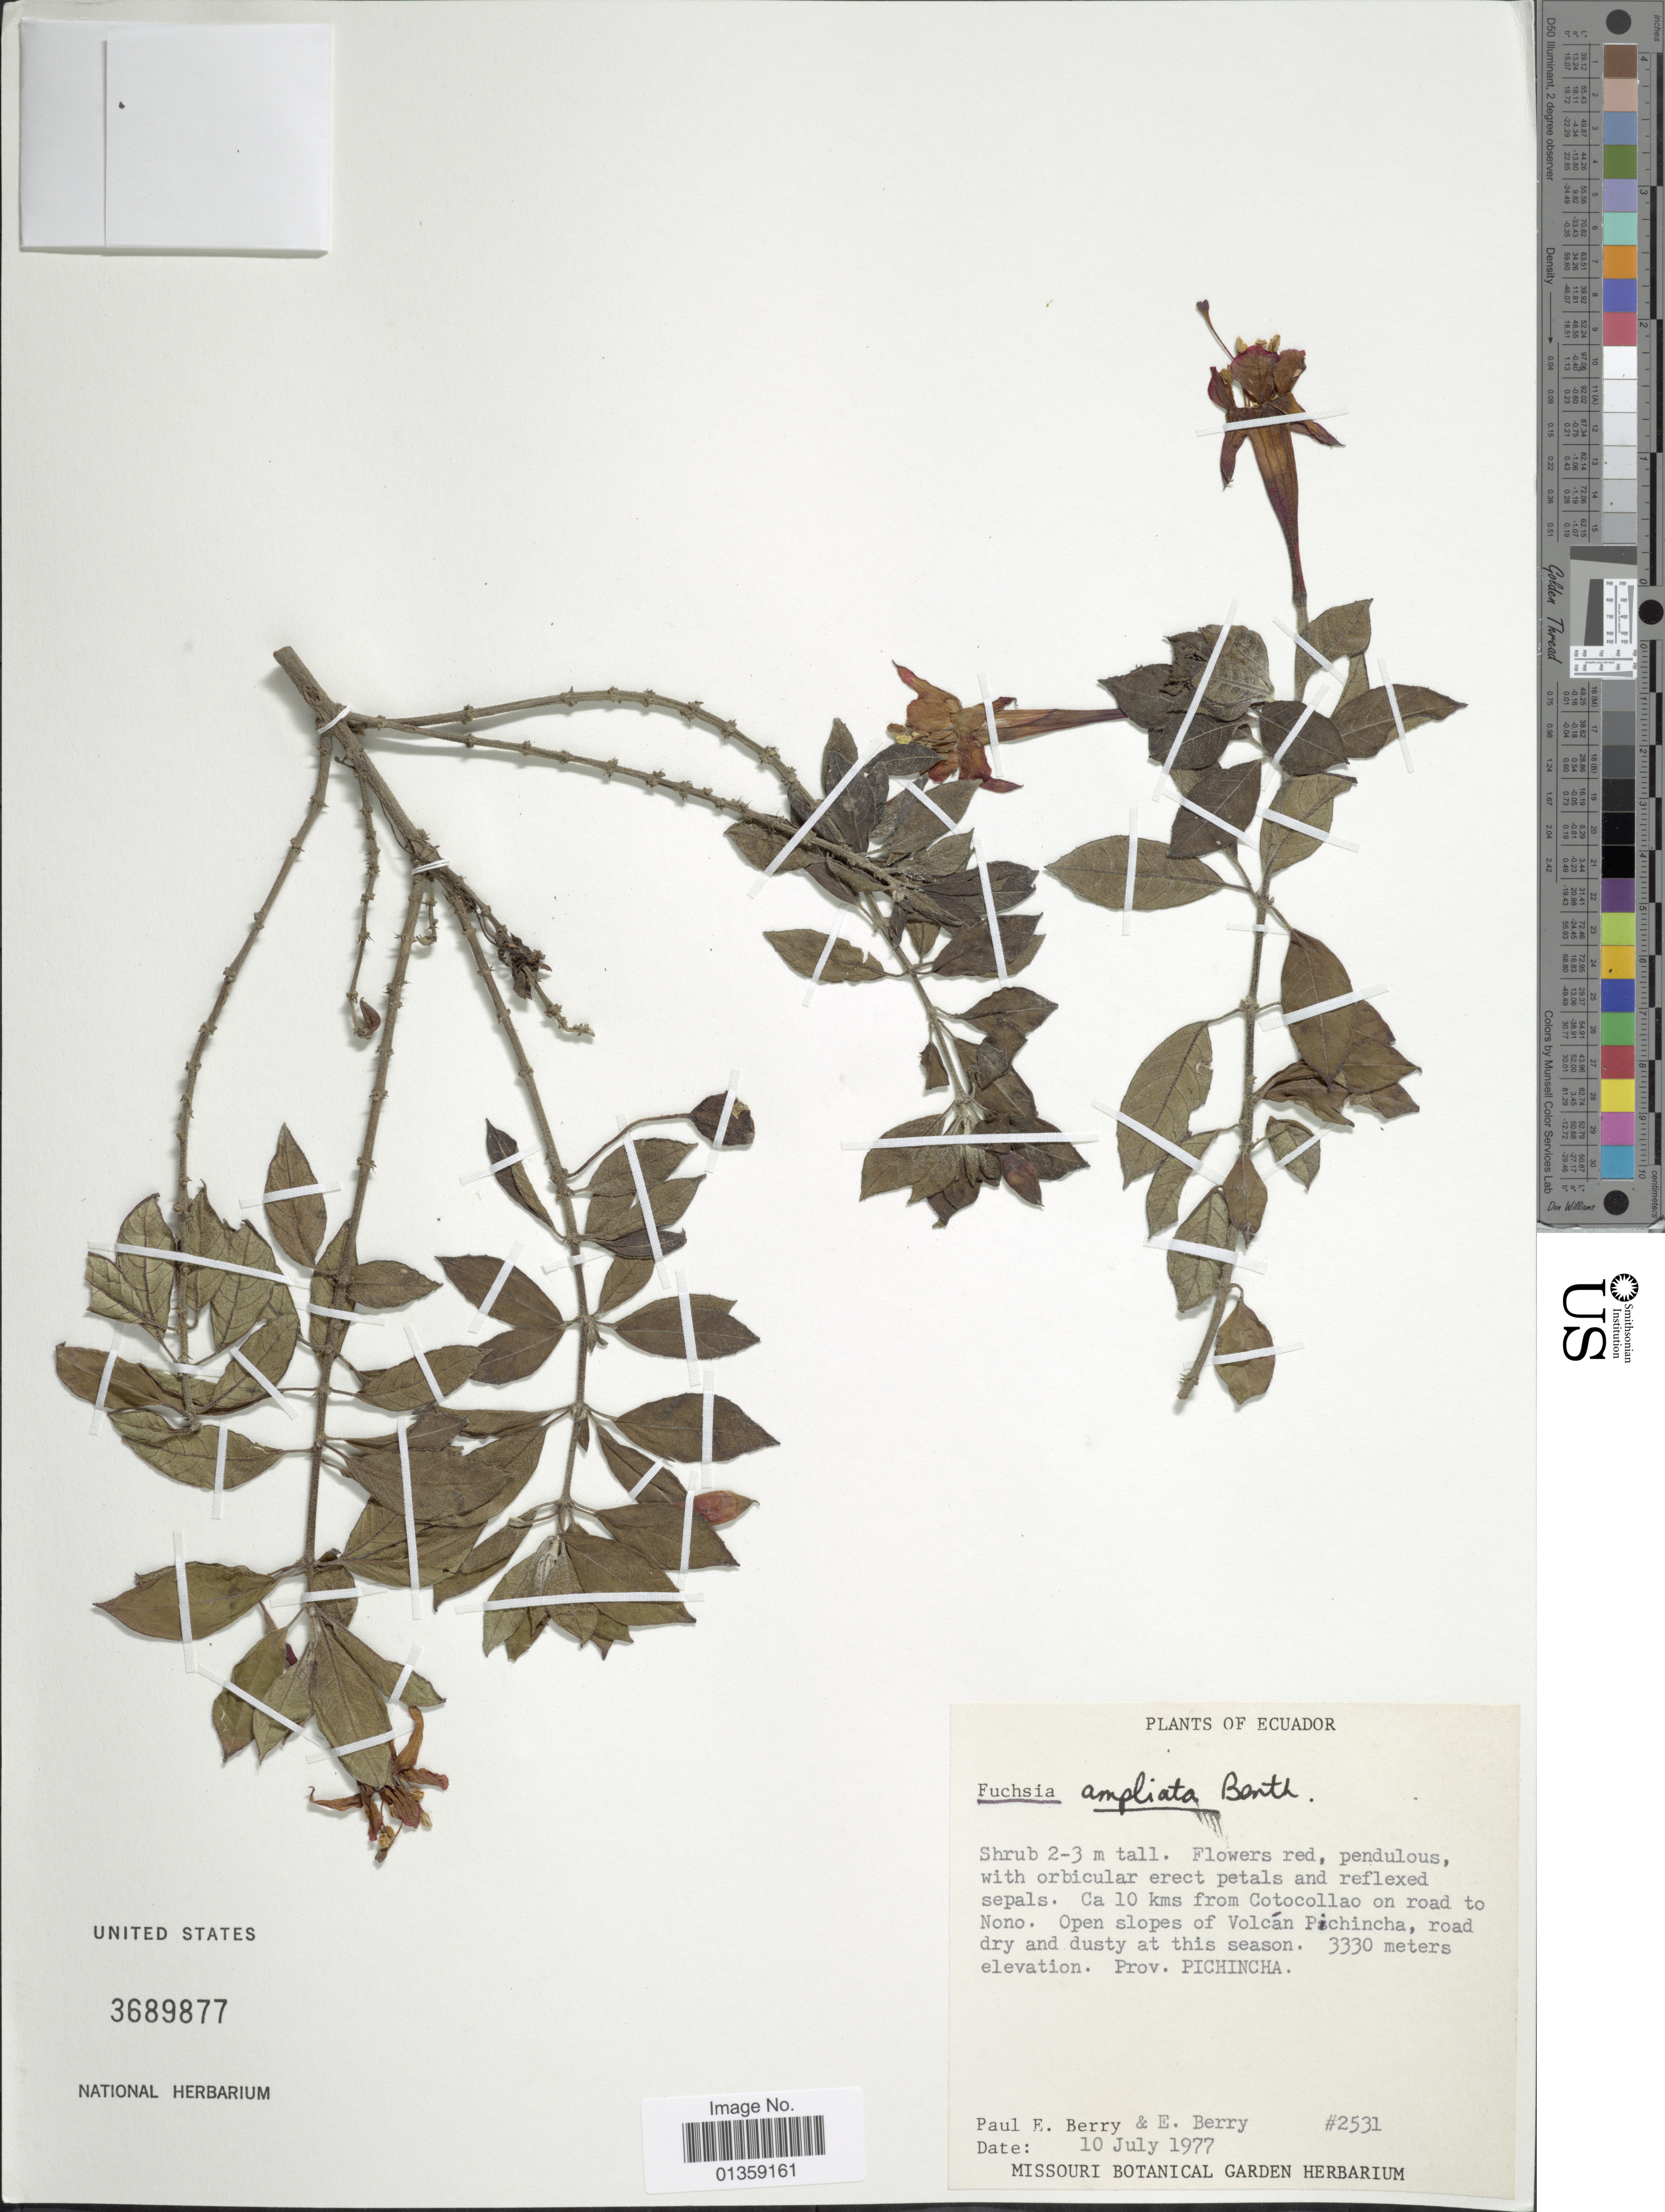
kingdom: Plantae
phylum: Tracheophyta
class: Magnoliopsida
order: Myrtales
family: Onagraceae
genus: Fuchsia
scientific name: Fuchsia ampliata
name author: Benth.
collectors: P. E. Berry & E. Berry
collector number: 2531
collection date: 1977-07-10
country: Ecuador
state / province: Pichincha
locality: Ca 10 kms from Cotocollao on road to Nono. Open slopes of Volcán Pichincha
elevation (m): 3330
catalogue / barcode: US 3689877